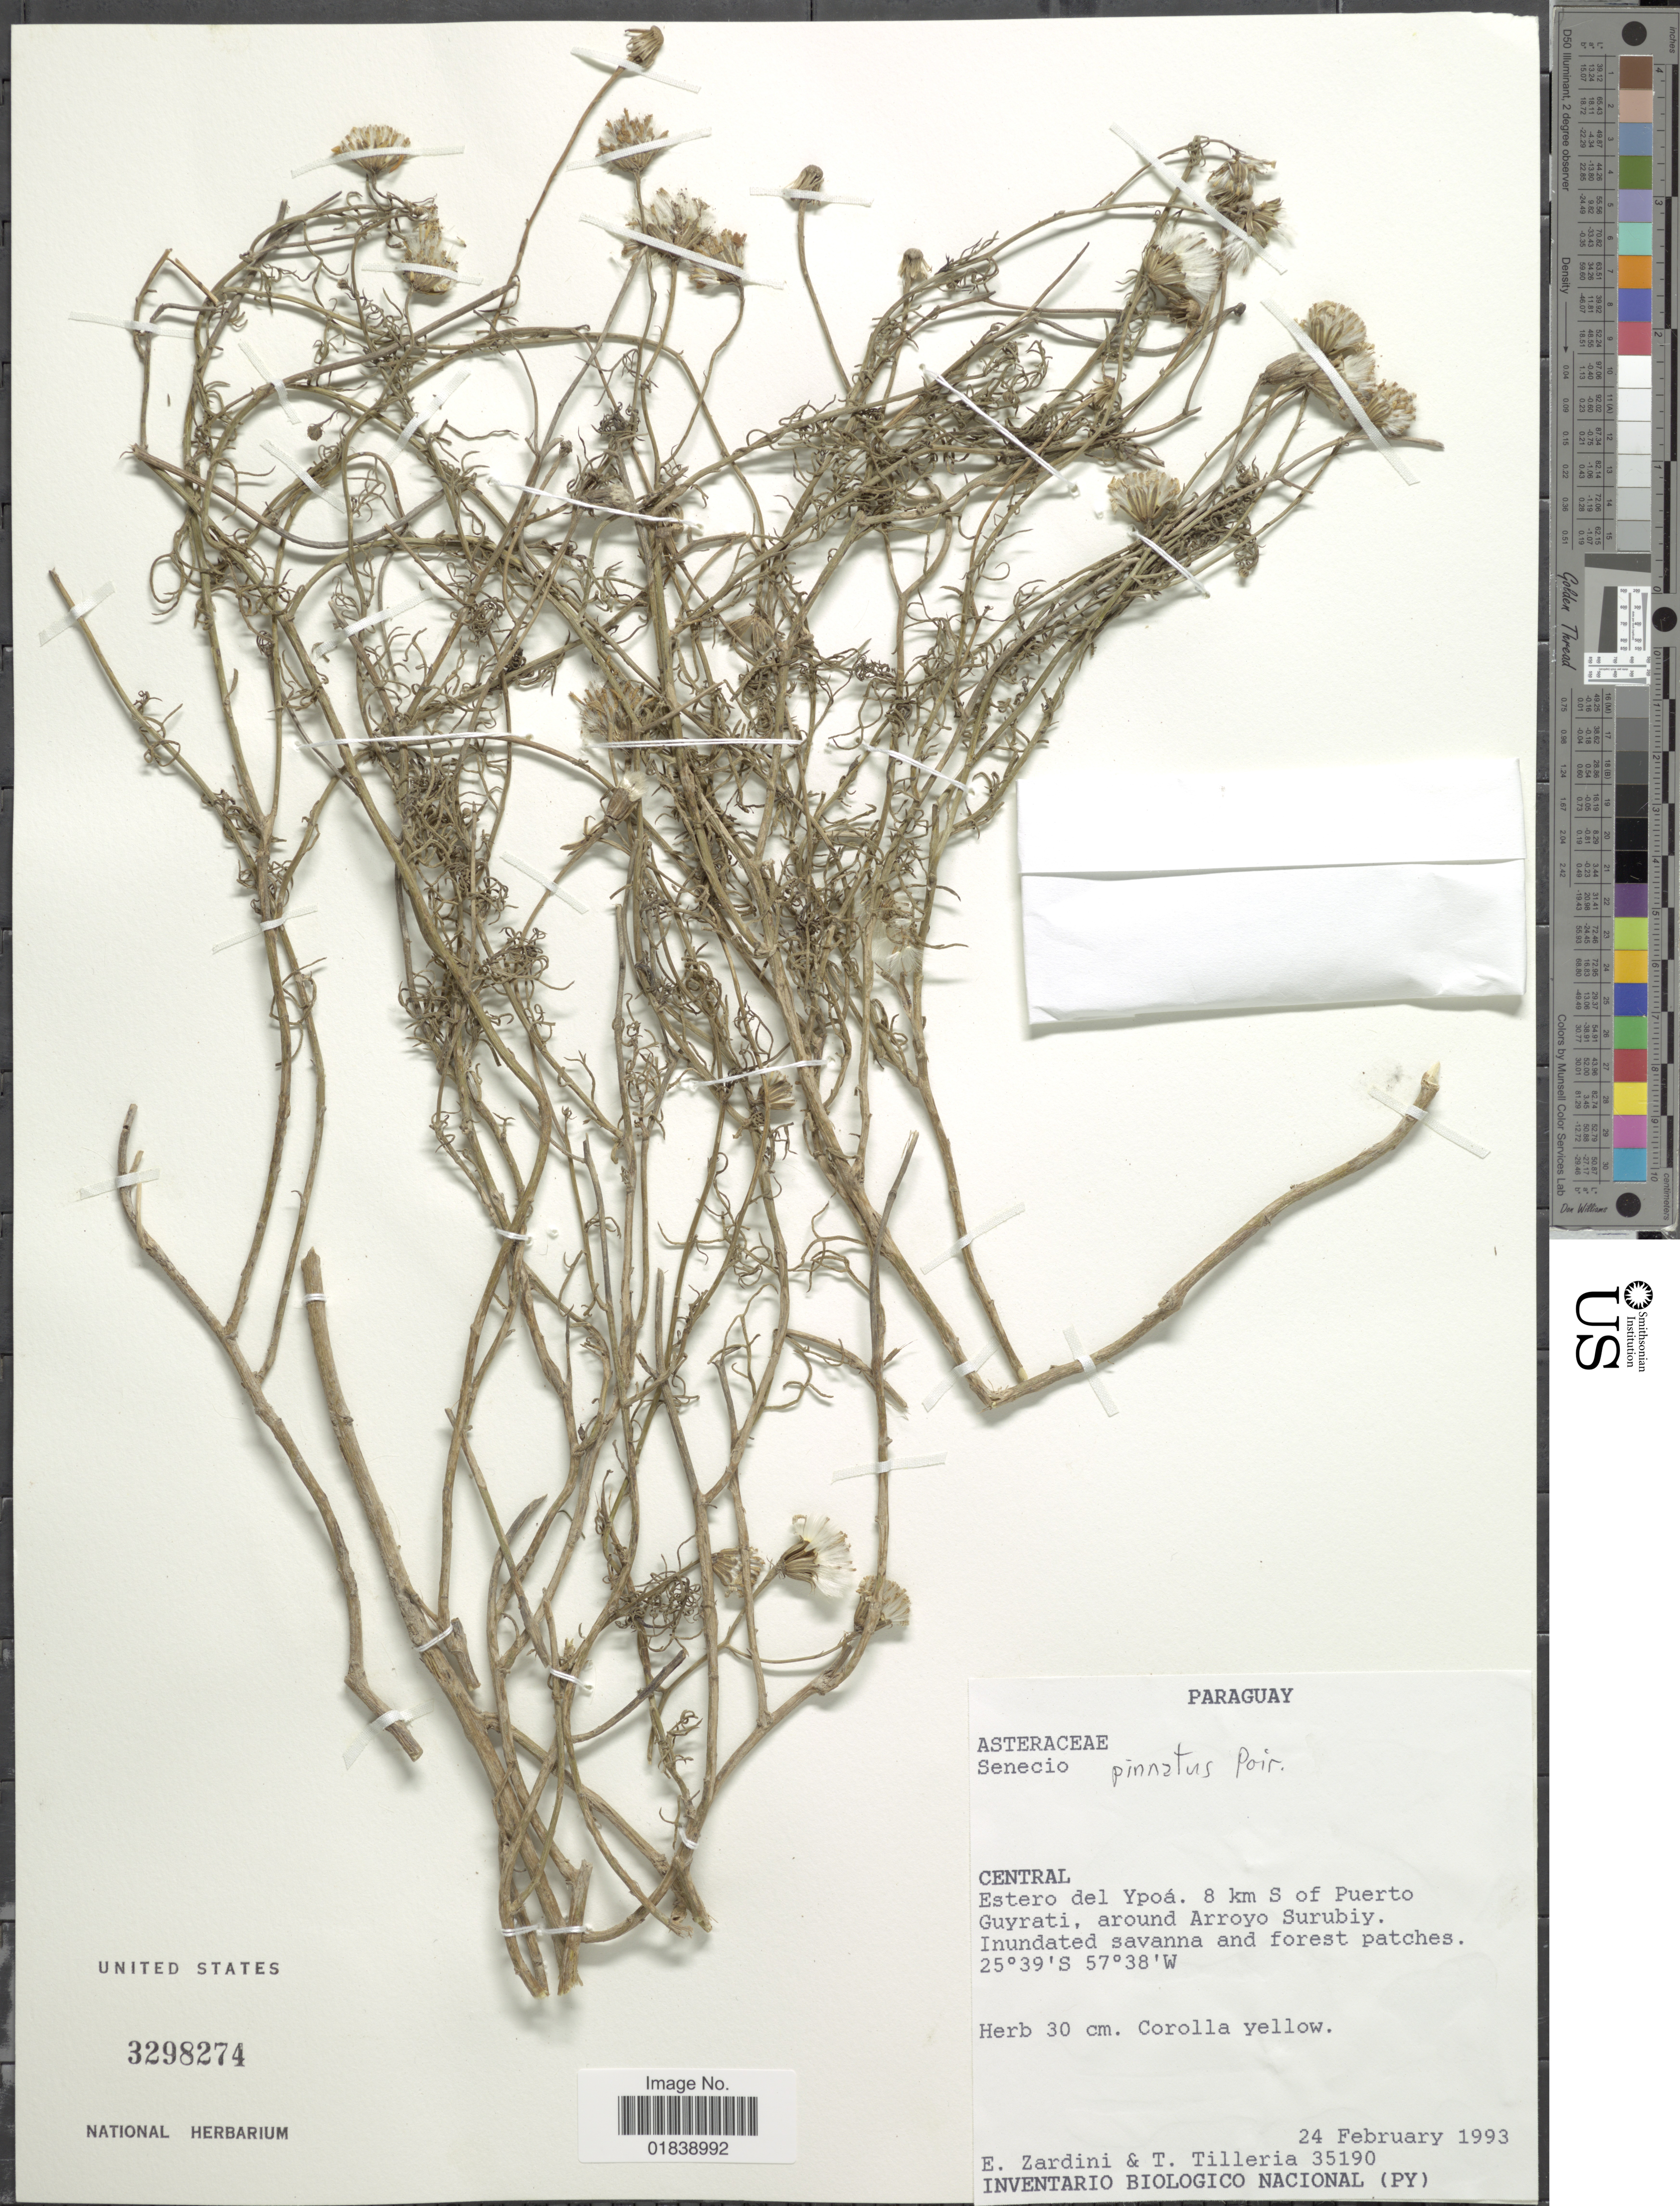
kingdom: Plantae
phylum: Tracheophyta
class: Magnoliopsida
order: Asterales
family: Asteraceae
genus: Senecio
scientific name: Senecio pinnatus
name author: Poir.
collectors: E. M. Zardini & T. Tilleria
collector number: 35190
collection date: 1993-02-24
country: Paraguay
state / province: Central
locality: Estero del Ypoa, 8 km S of Puerto Guyrati, around Arroyo Surubiy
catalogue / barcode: US 3298274